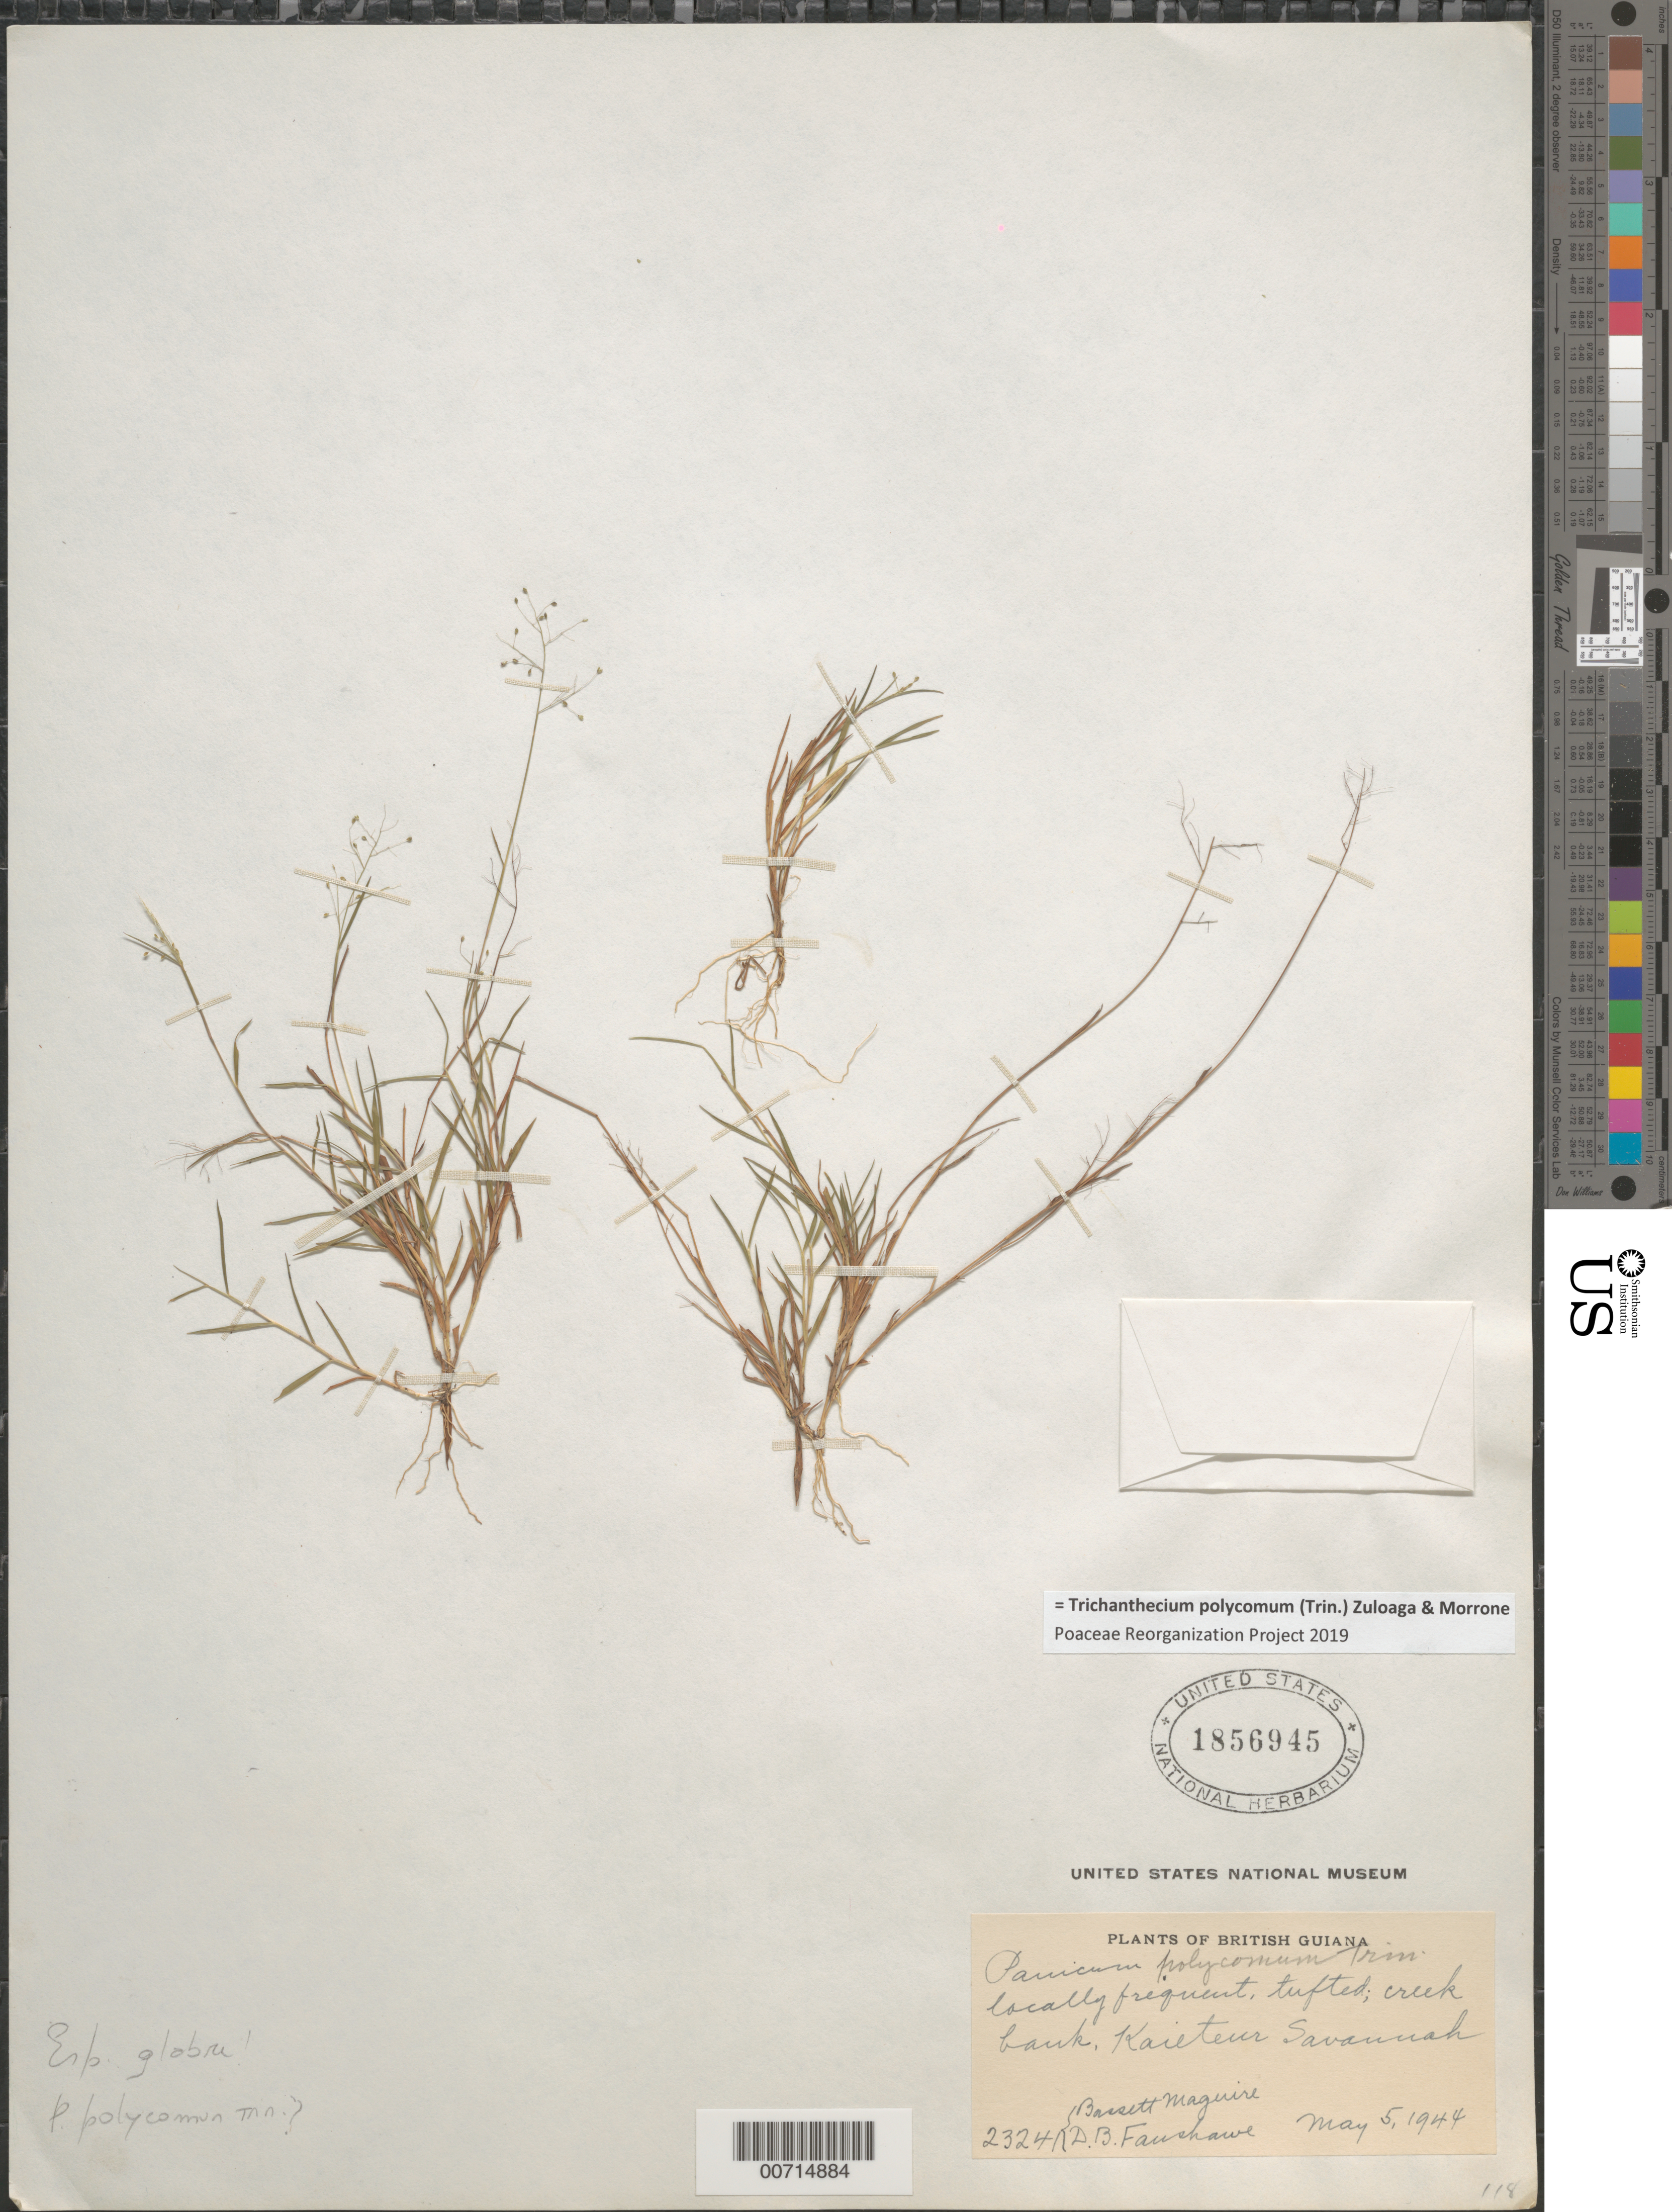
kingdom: Plantae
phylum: Tracheophyta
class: Liliopsida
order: Poales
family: Poaceae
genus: Trichanthecium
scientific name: Trichanthecium polycomum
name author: (Trin.) Zuloaga & Morrone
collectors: B. Maguire & D. B. Fanshawe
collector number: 2324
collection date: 1944-05-05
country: Guyana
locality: British Guiana. Creek bank, Kaieteur Savannah.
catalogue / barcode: US 1856945